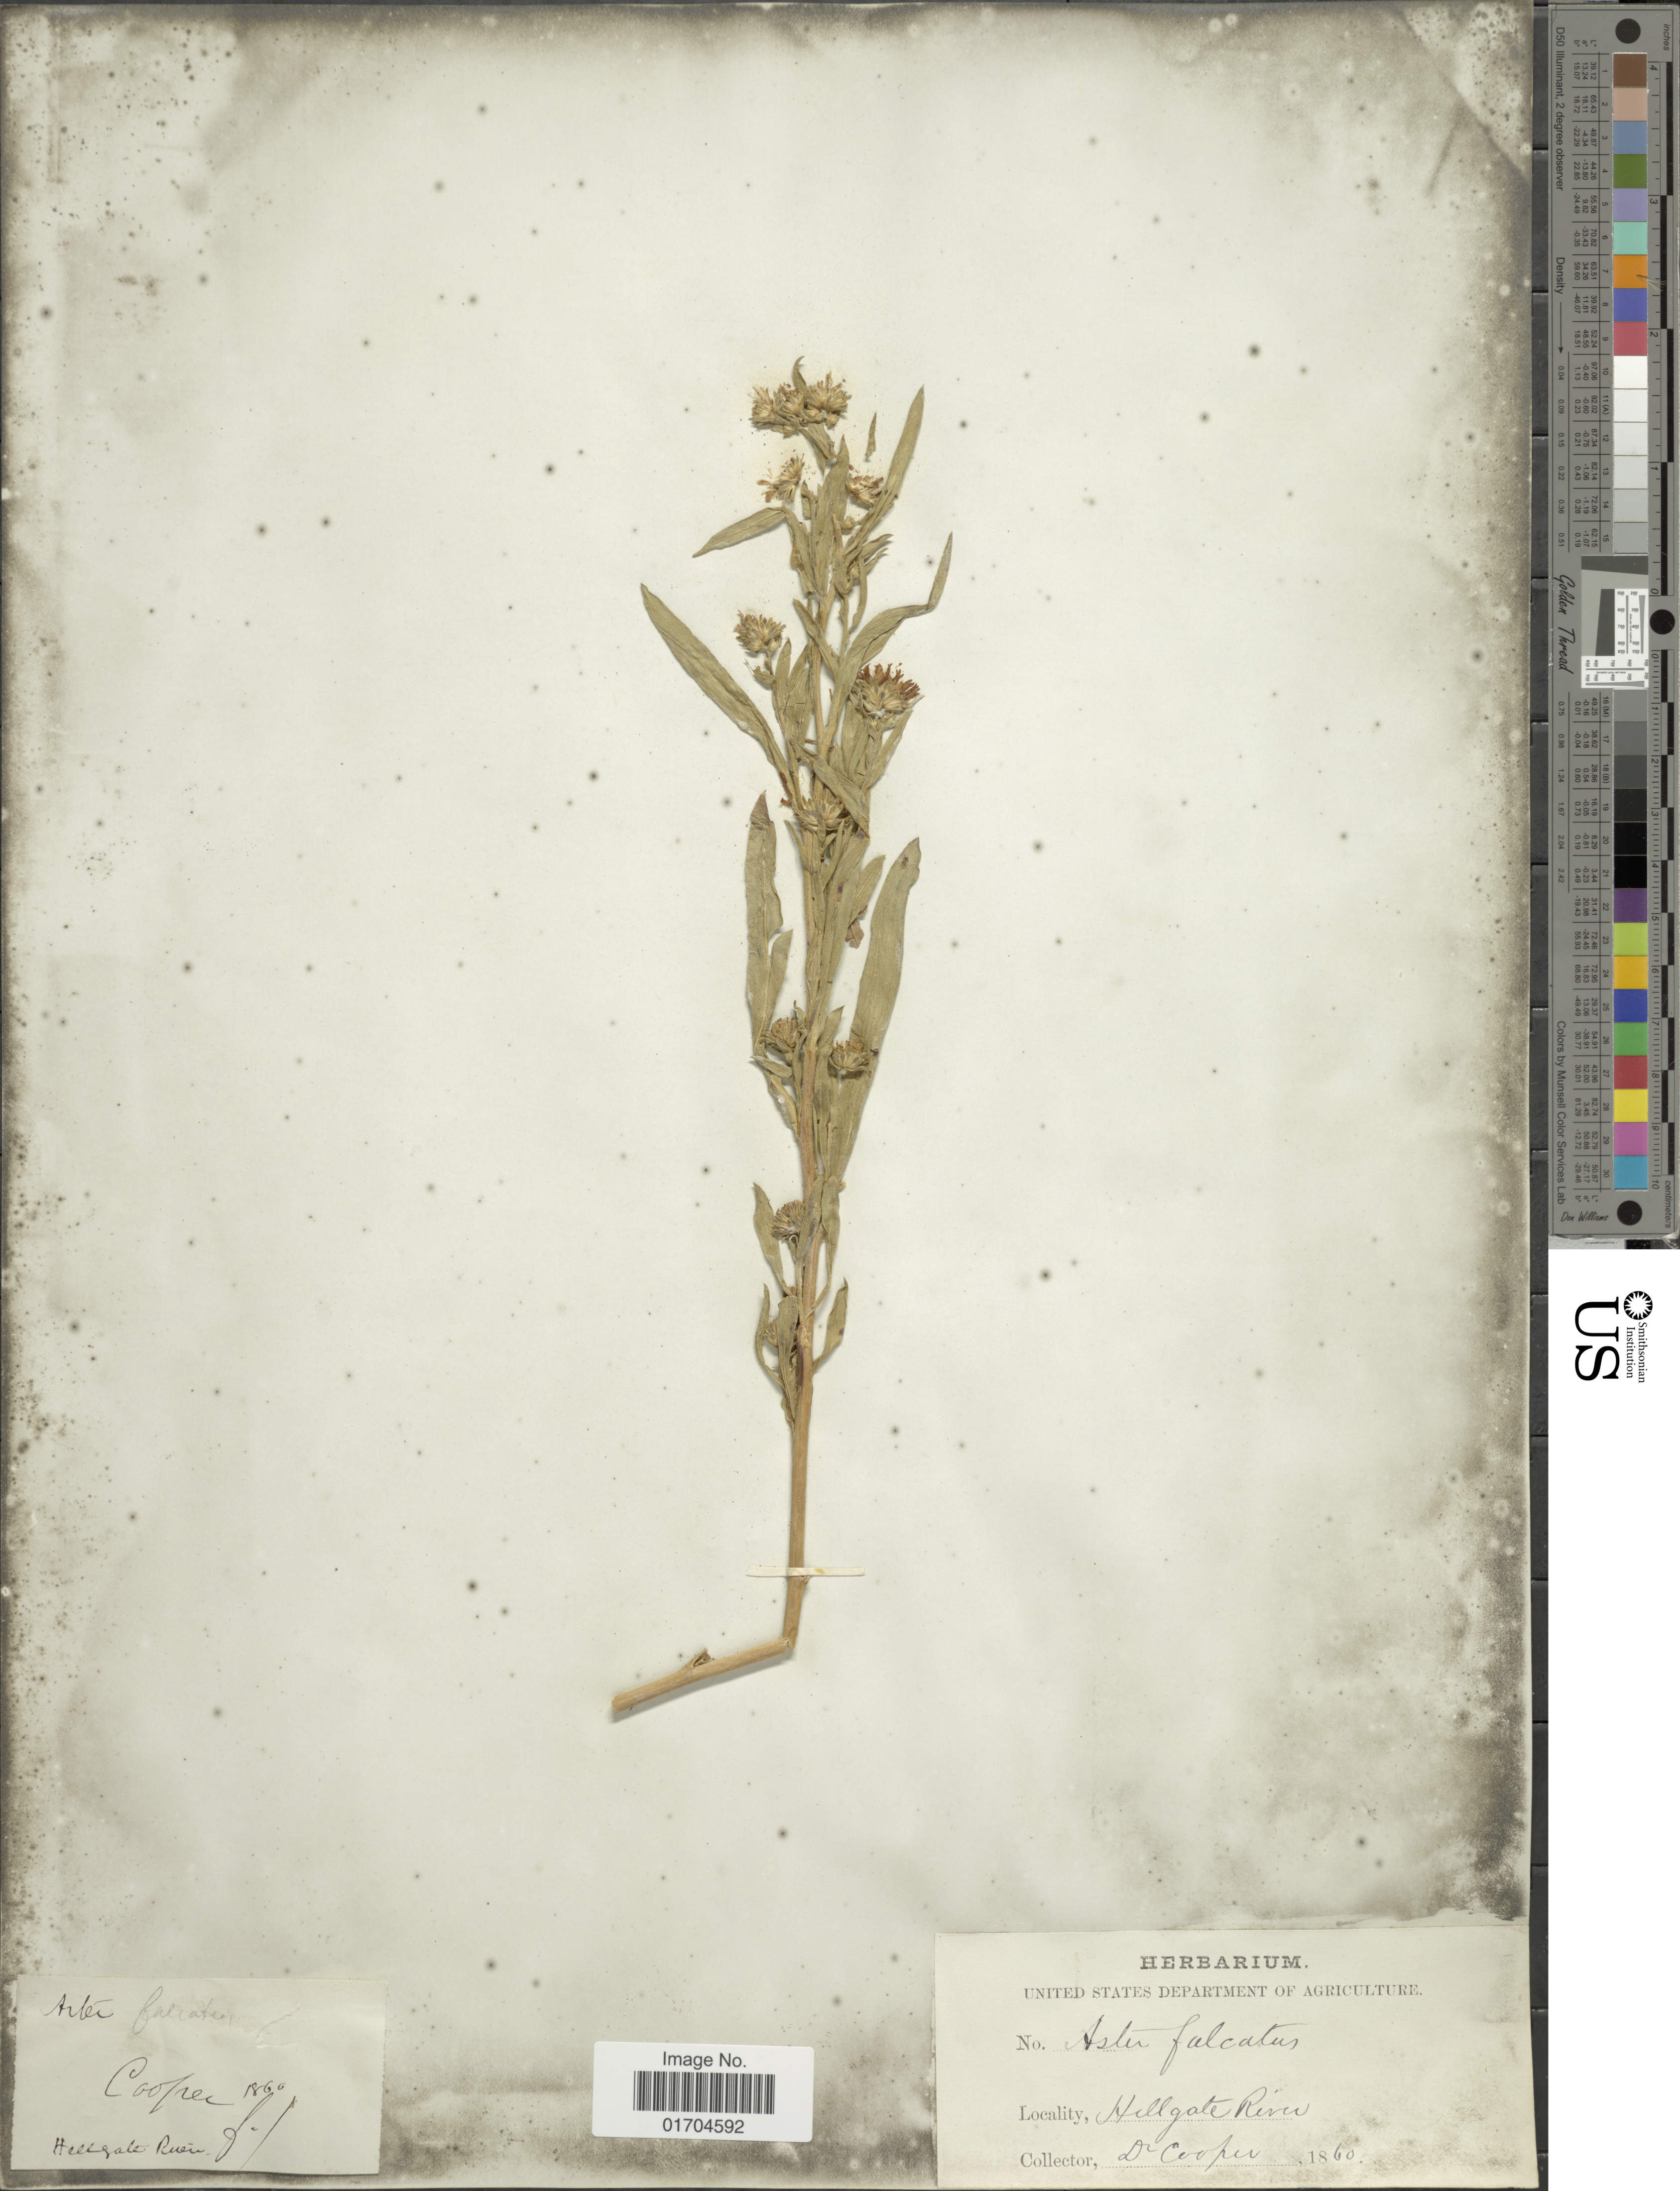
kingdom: Plantae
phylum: Tracheophyta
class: Magnoliopsida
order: Asterales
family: Asteraceae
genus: Symphyotrichum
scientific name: Symphyotrichum sp.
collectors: Dr. Cooper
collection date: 1860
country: United States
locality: Hellgate River.